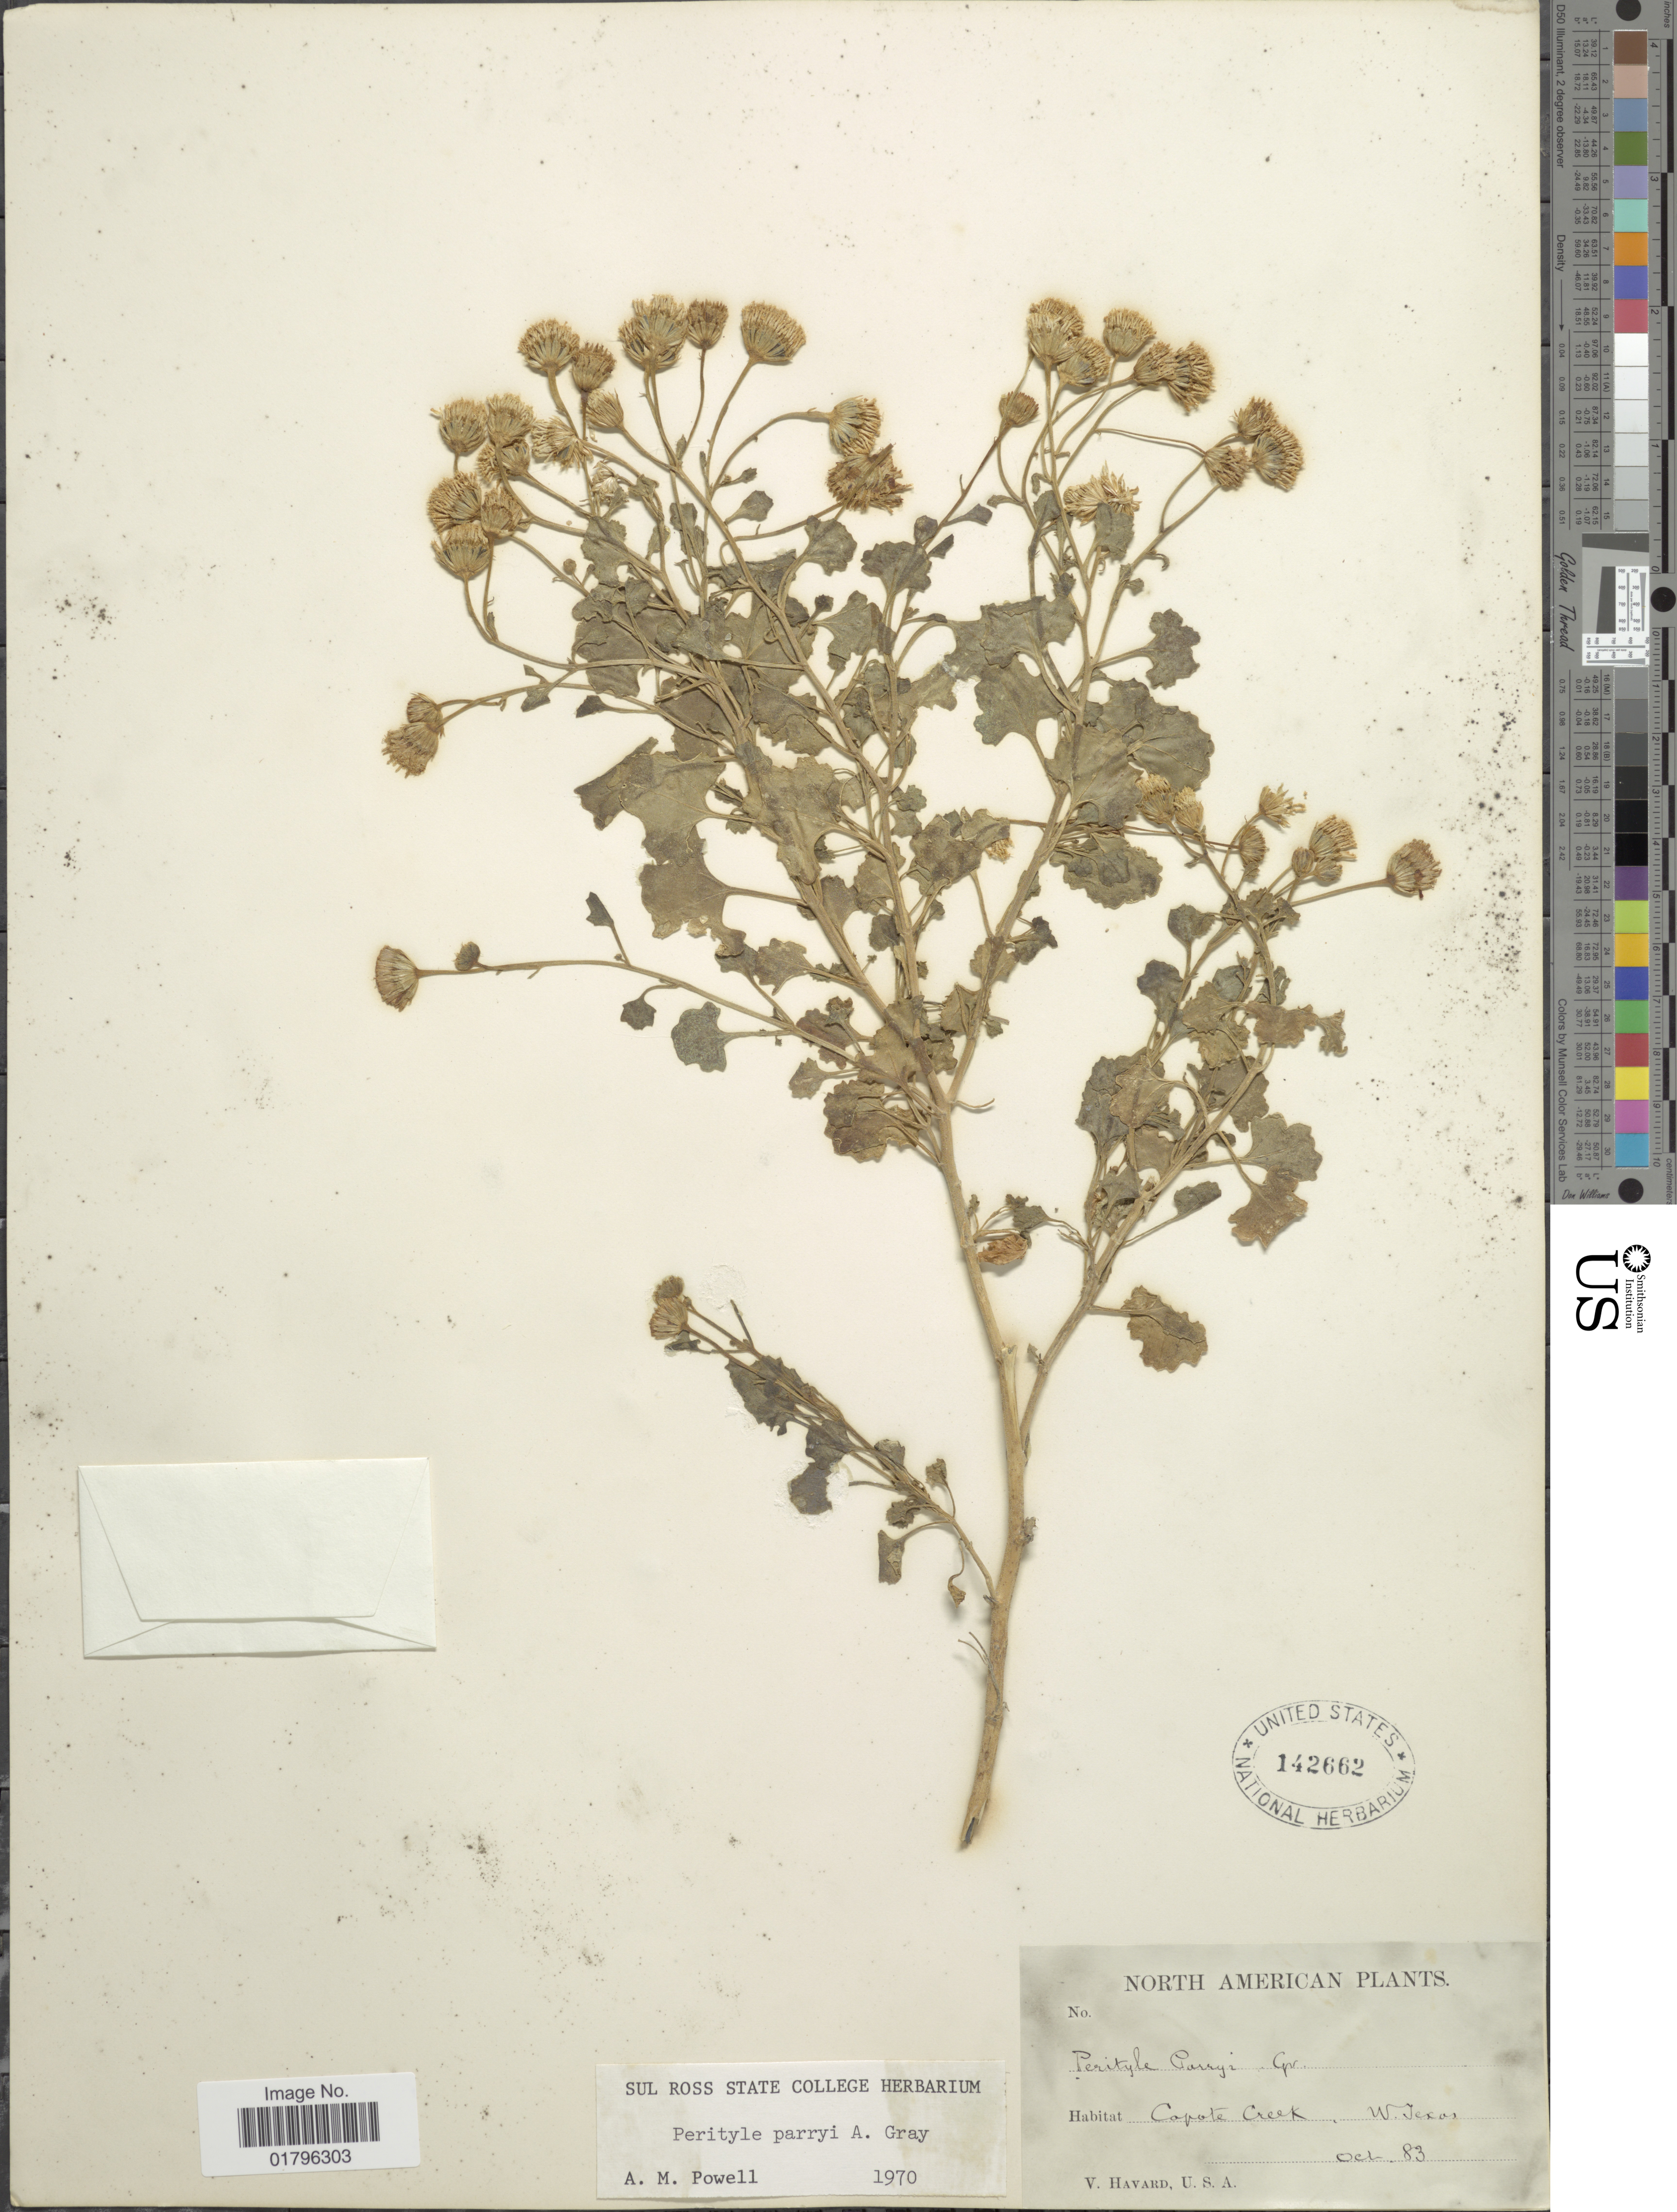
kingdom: Plantae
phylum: Tracheophyta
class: Magnoliopsida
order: Asterales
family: Asteraceae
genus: Perityle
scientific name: Perityle parryi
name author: A. Gray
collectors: V. Havard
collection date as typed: Transcribed d/m/y: /10/83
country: United States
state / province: Texas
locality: Capote Creek, W. Texas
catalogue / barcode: US 142662